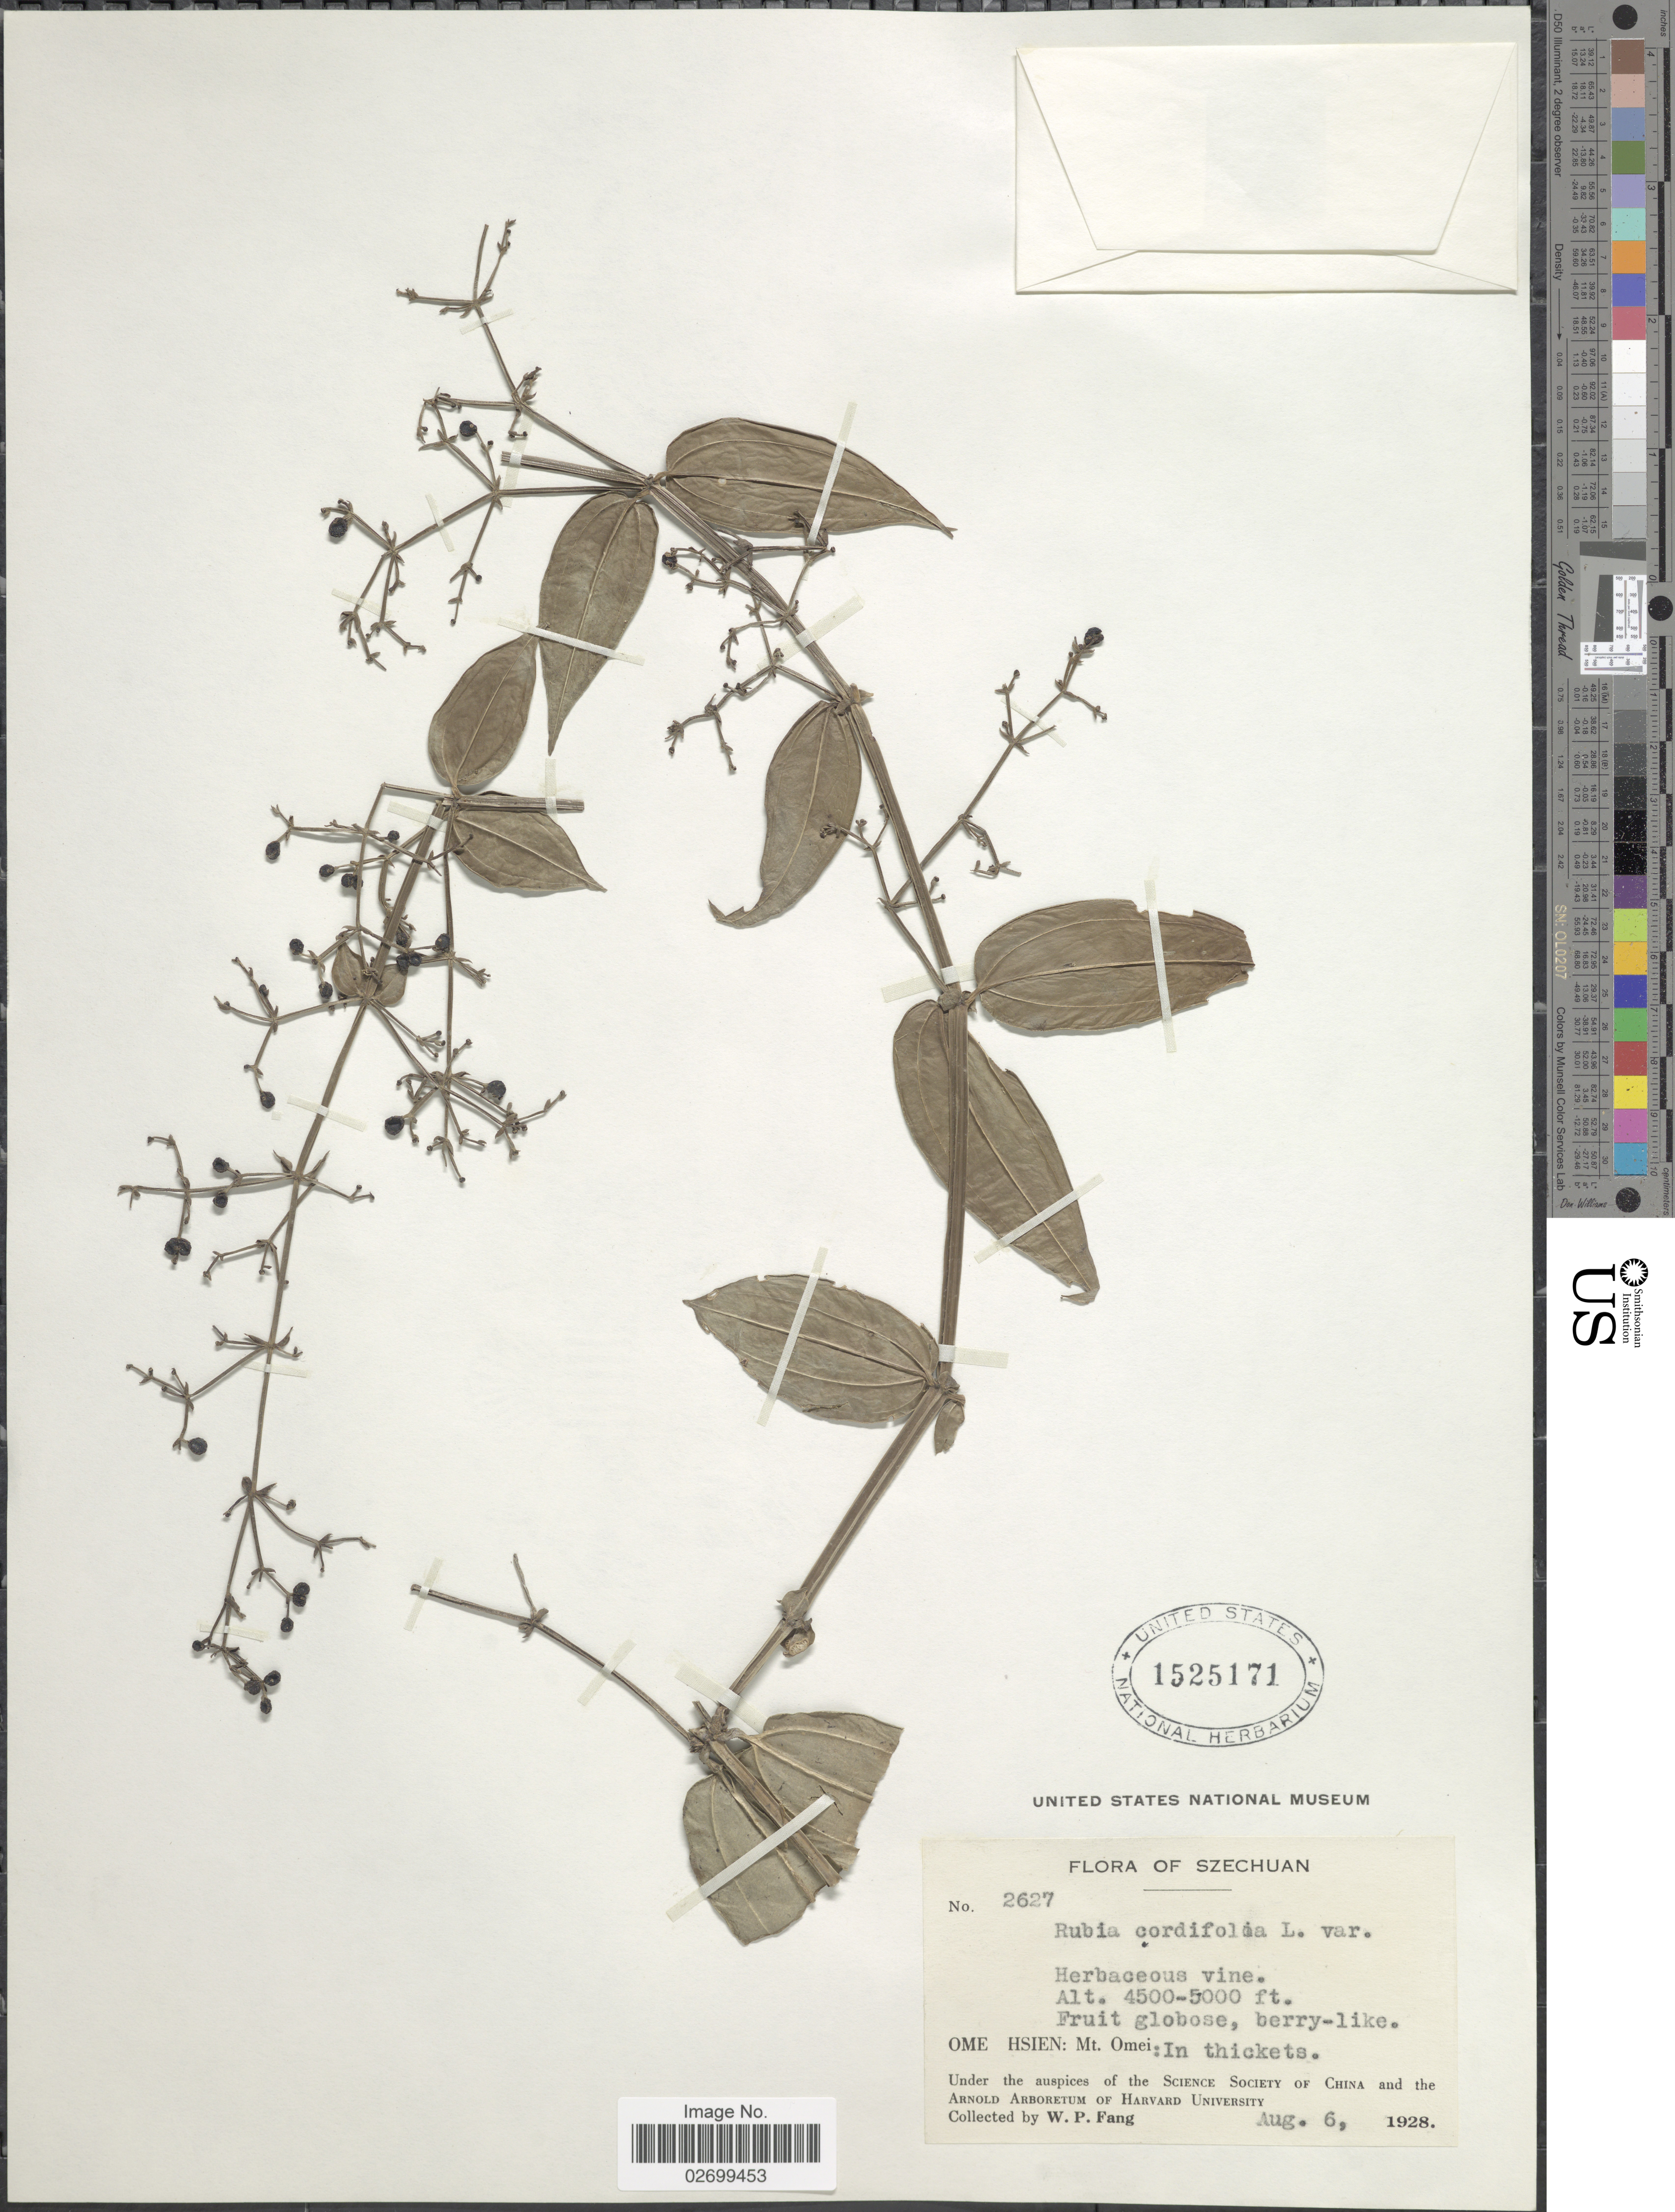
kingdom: Plantae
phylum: Tracheophyta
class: Magnoliopsida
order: Gentianales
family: Rubiaceae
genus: Rubia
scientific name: Rubia cordifolia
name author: L.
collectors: W. P. Fang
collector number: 2627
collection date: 1928-08-06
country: China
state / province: Sichuan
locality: Szechuan, Ome Hsien: Mt. Omei: in thickets.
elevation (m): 1372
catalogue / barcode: US 1525171